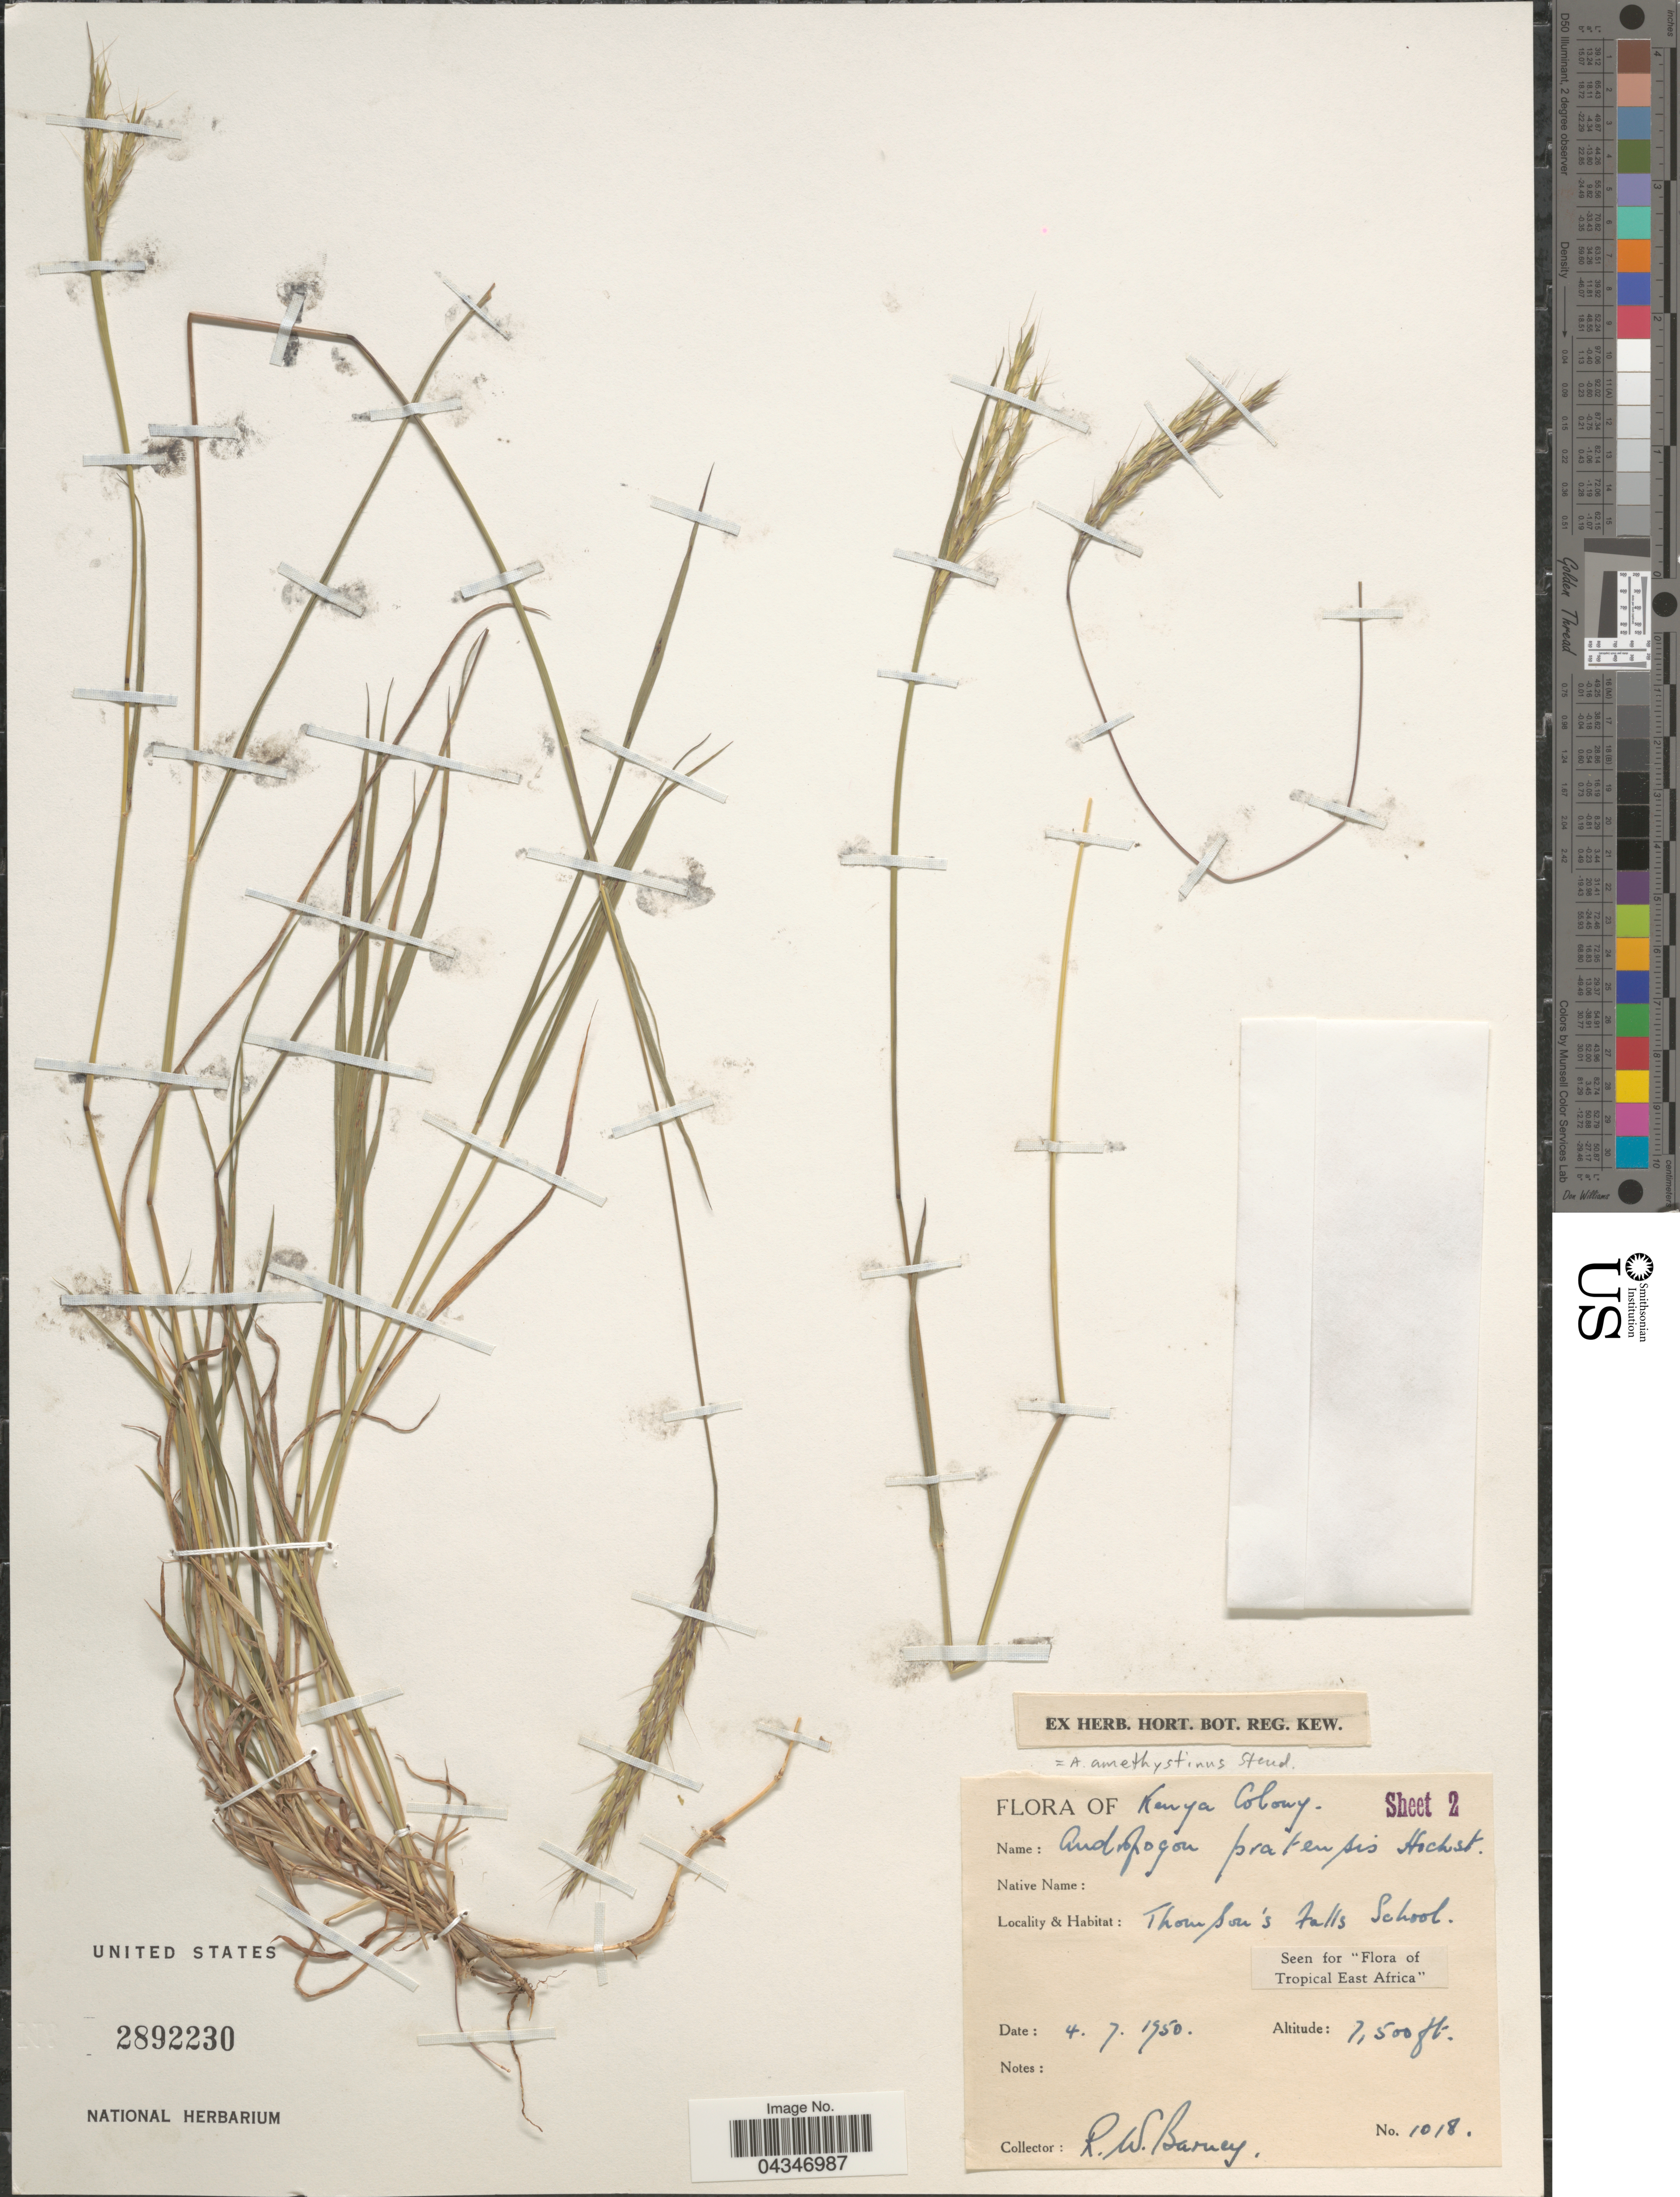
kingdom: Plantae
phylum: Tracheophyta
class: Liliopsida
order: Poales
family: Poaceae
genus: Andropogon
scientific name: Andropogon amethystinus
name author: Steud.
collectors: R. Barney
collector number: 1018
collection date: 1950-07-04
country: Kenya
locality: Kenya Colony. Thomson's Falls School.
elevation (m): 2286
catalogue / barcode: US 2892230